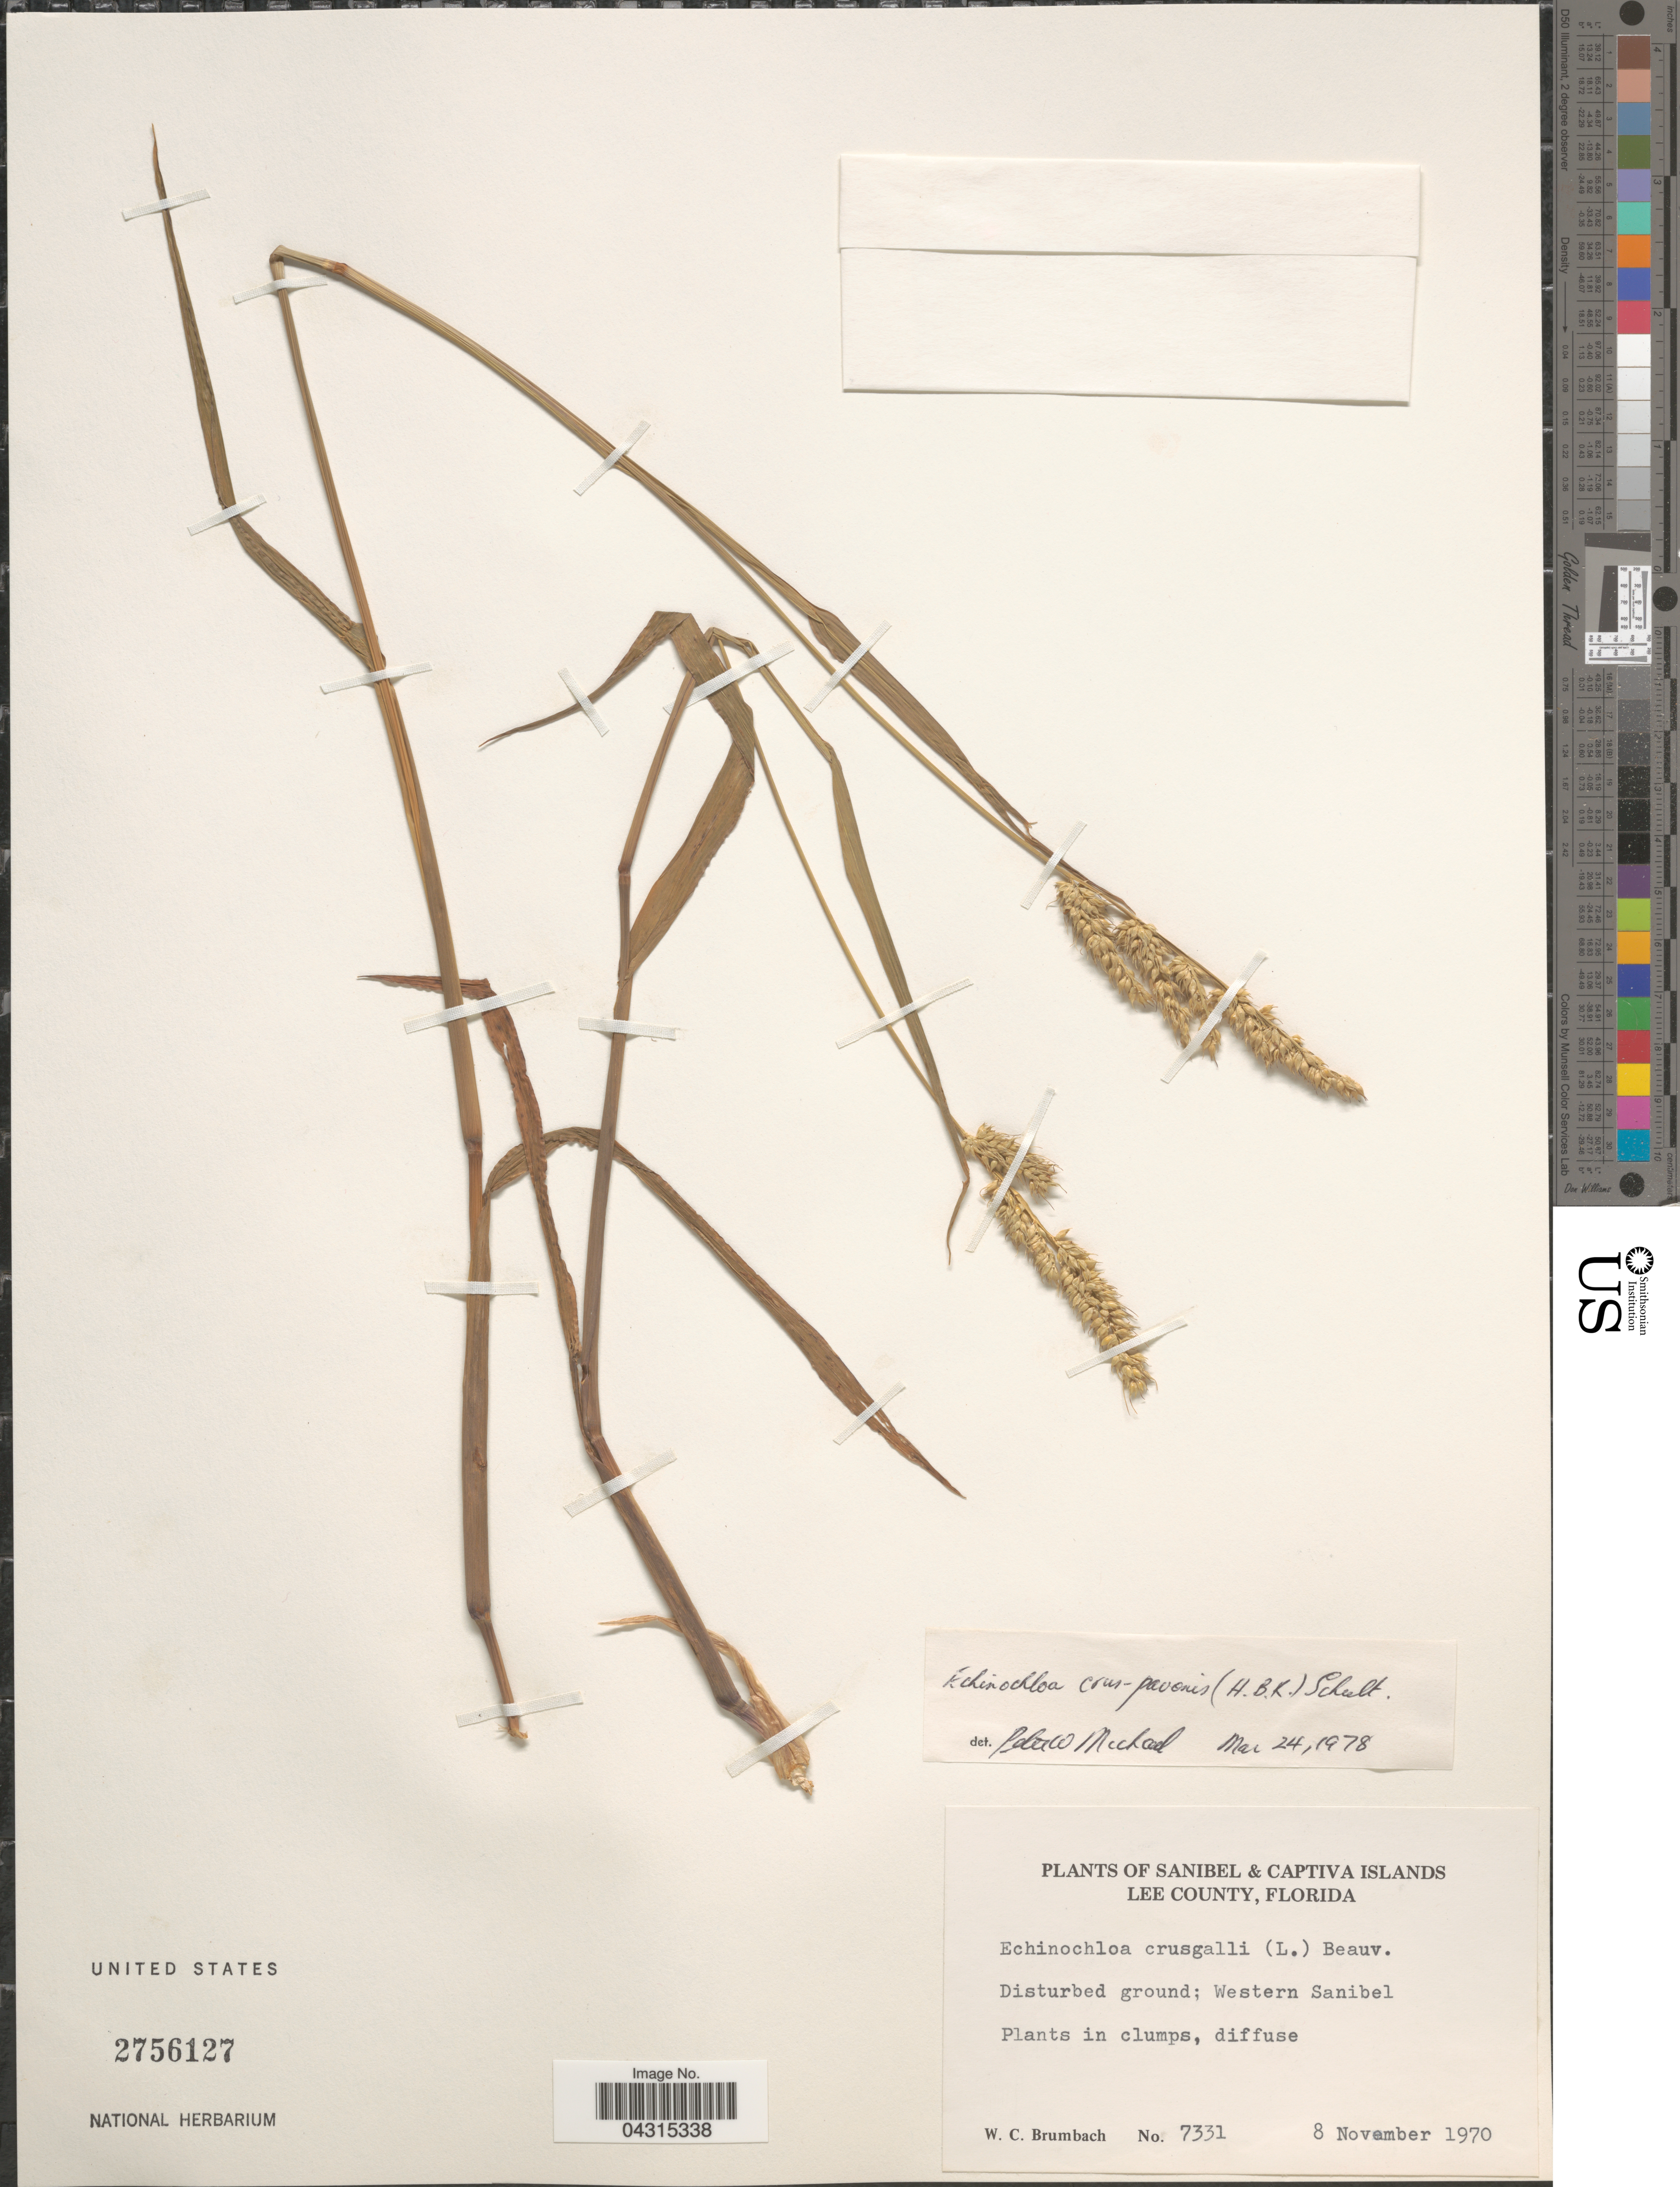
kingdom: Plantae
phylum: Tracheophyta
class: Liliopsida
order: Poales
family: Poaceae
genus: Echinochloa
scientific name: Echinochloa crus-pavonis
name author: (Kunth) Schult.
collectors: W. C. Brumbach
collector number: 7331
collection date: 1970-11-08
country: United States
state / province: Florida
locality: Sanibel & Captiva Islands. Lee County. Disturbed ground; Western Sanibel.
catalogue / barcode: US 2756127